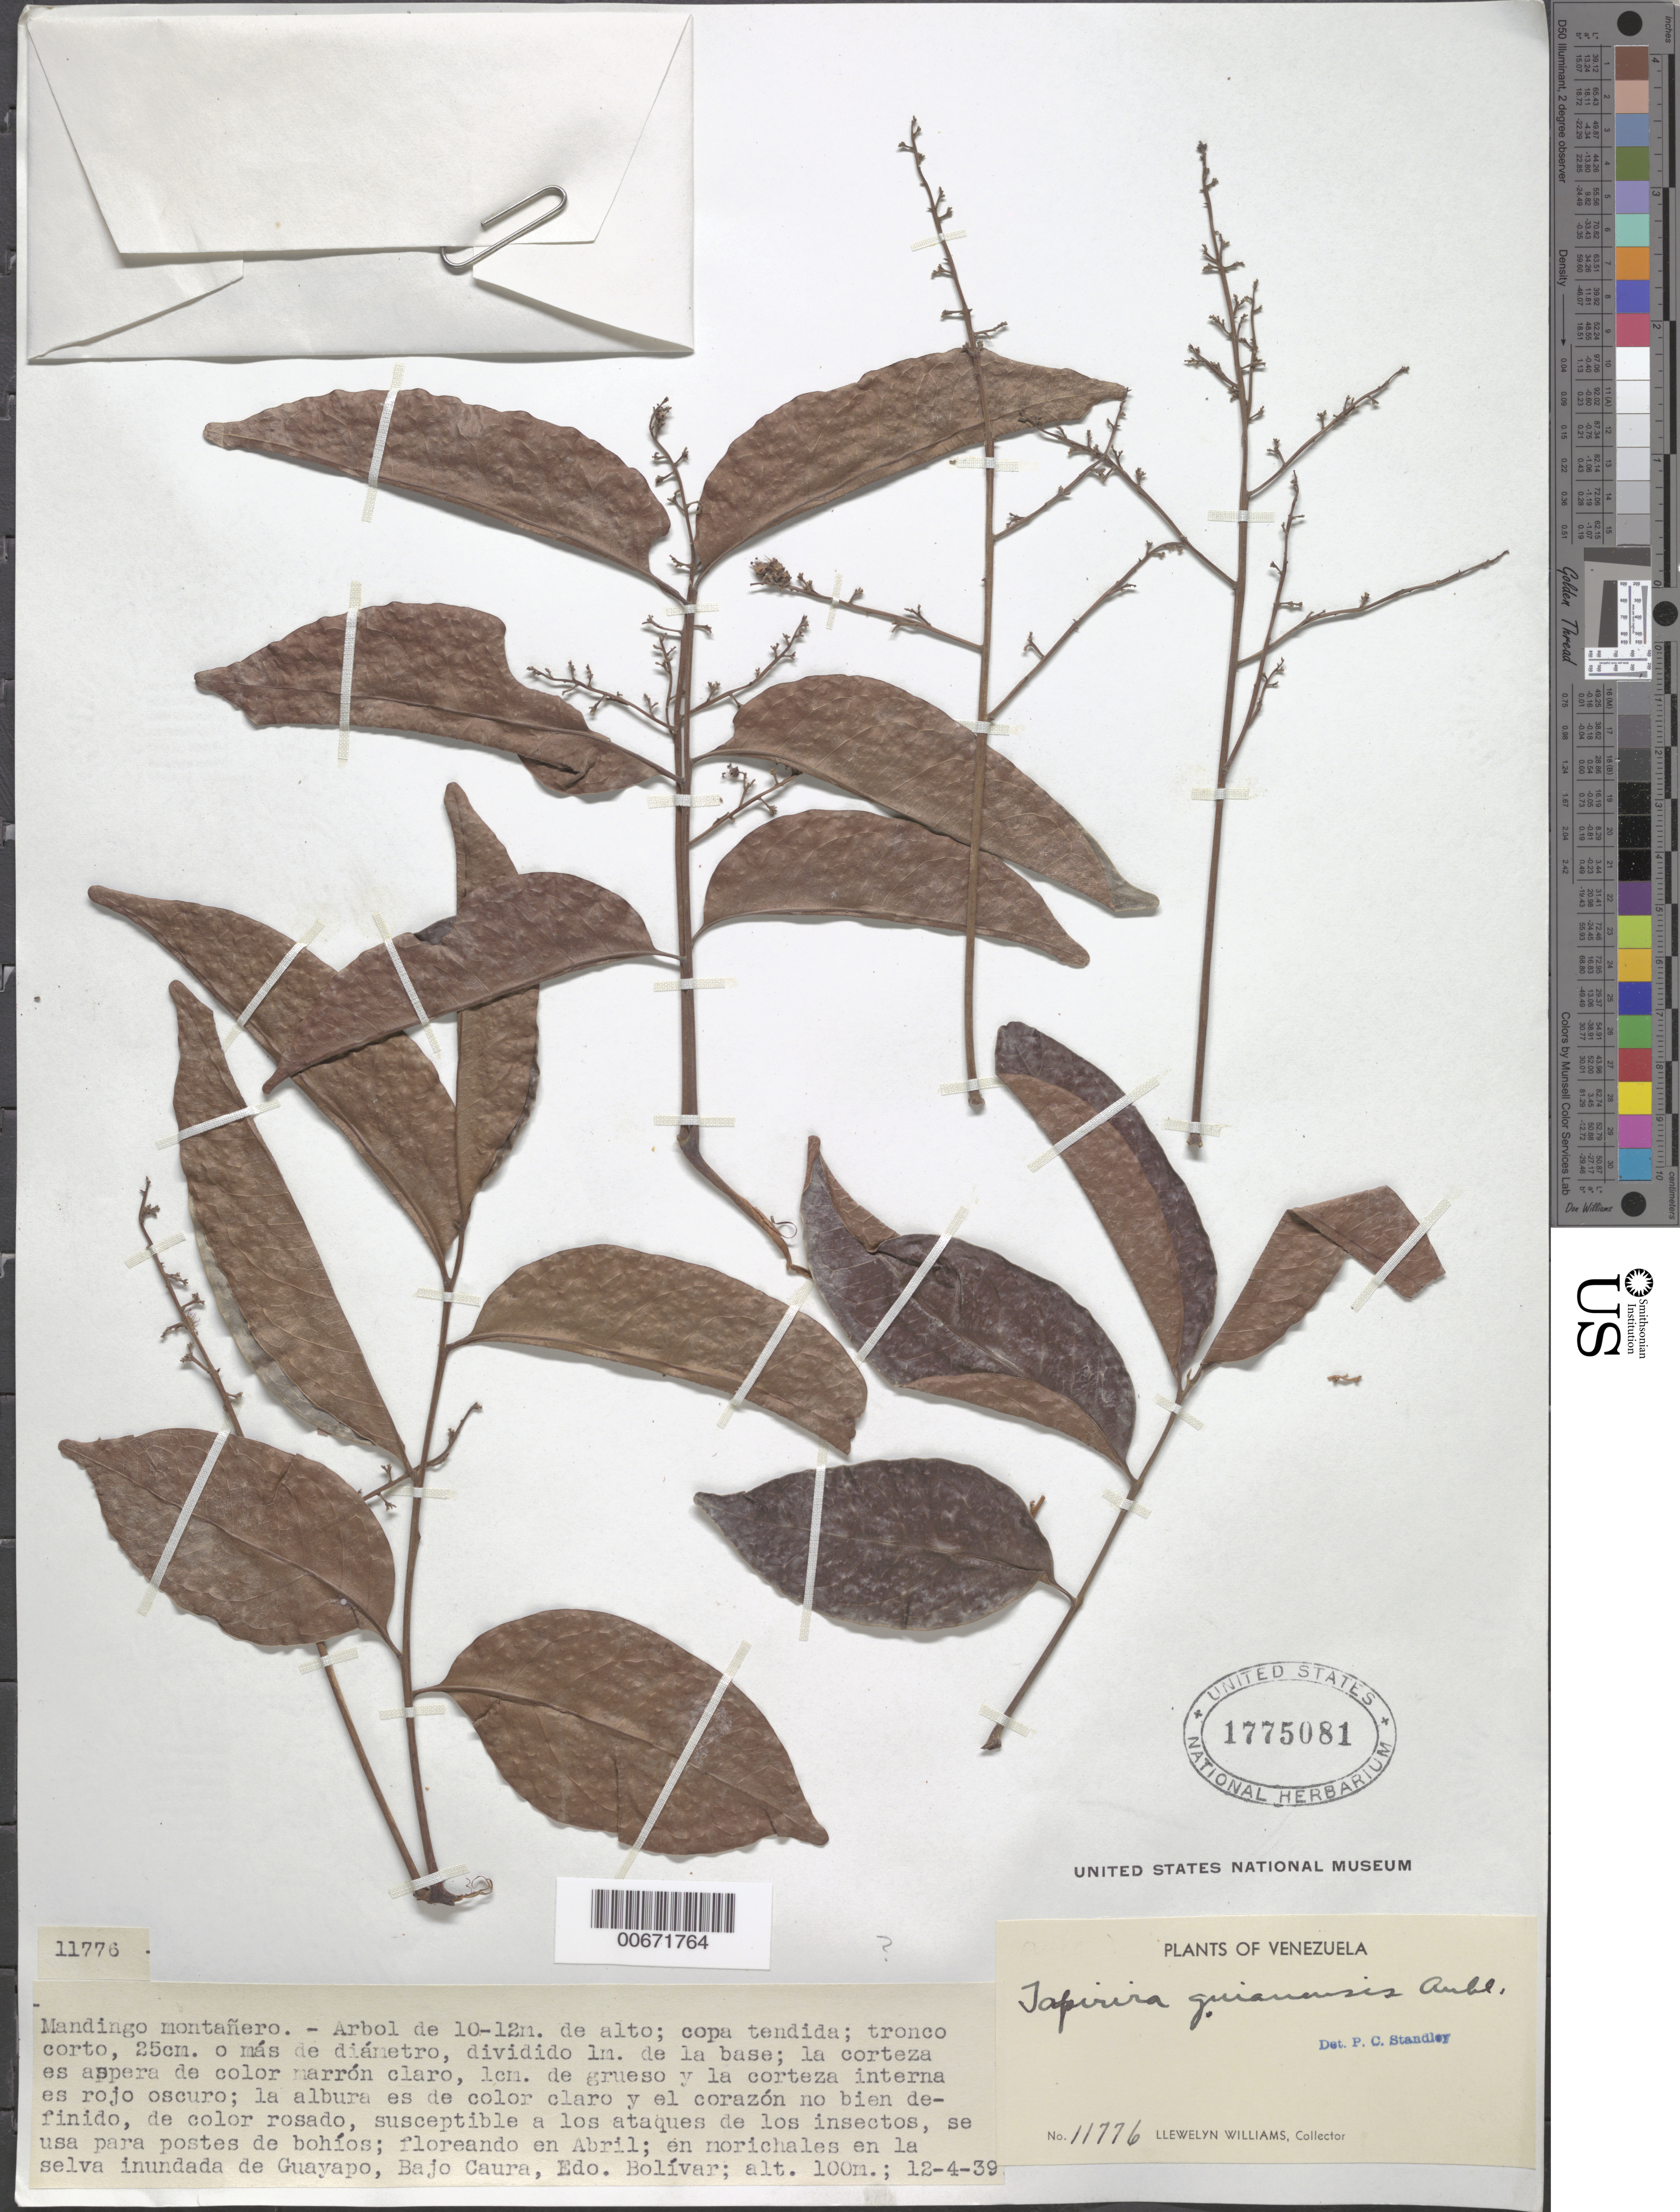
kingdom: Plantae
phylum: Tracheophyta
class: Magnoliopsida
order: Sapindales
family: Sapindaceae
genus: Matayba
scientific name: Matayba guianensis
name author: Aubl.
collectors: Ll. Williams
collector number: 11776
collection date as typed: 12-Apr-39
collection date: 1939-04-12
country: Venezuela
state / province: Bolívar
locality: Guayapo, Bajo Caura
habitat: Groves of Moriches in inundated Guayapo forest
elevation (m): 100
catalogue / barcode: US 1775081